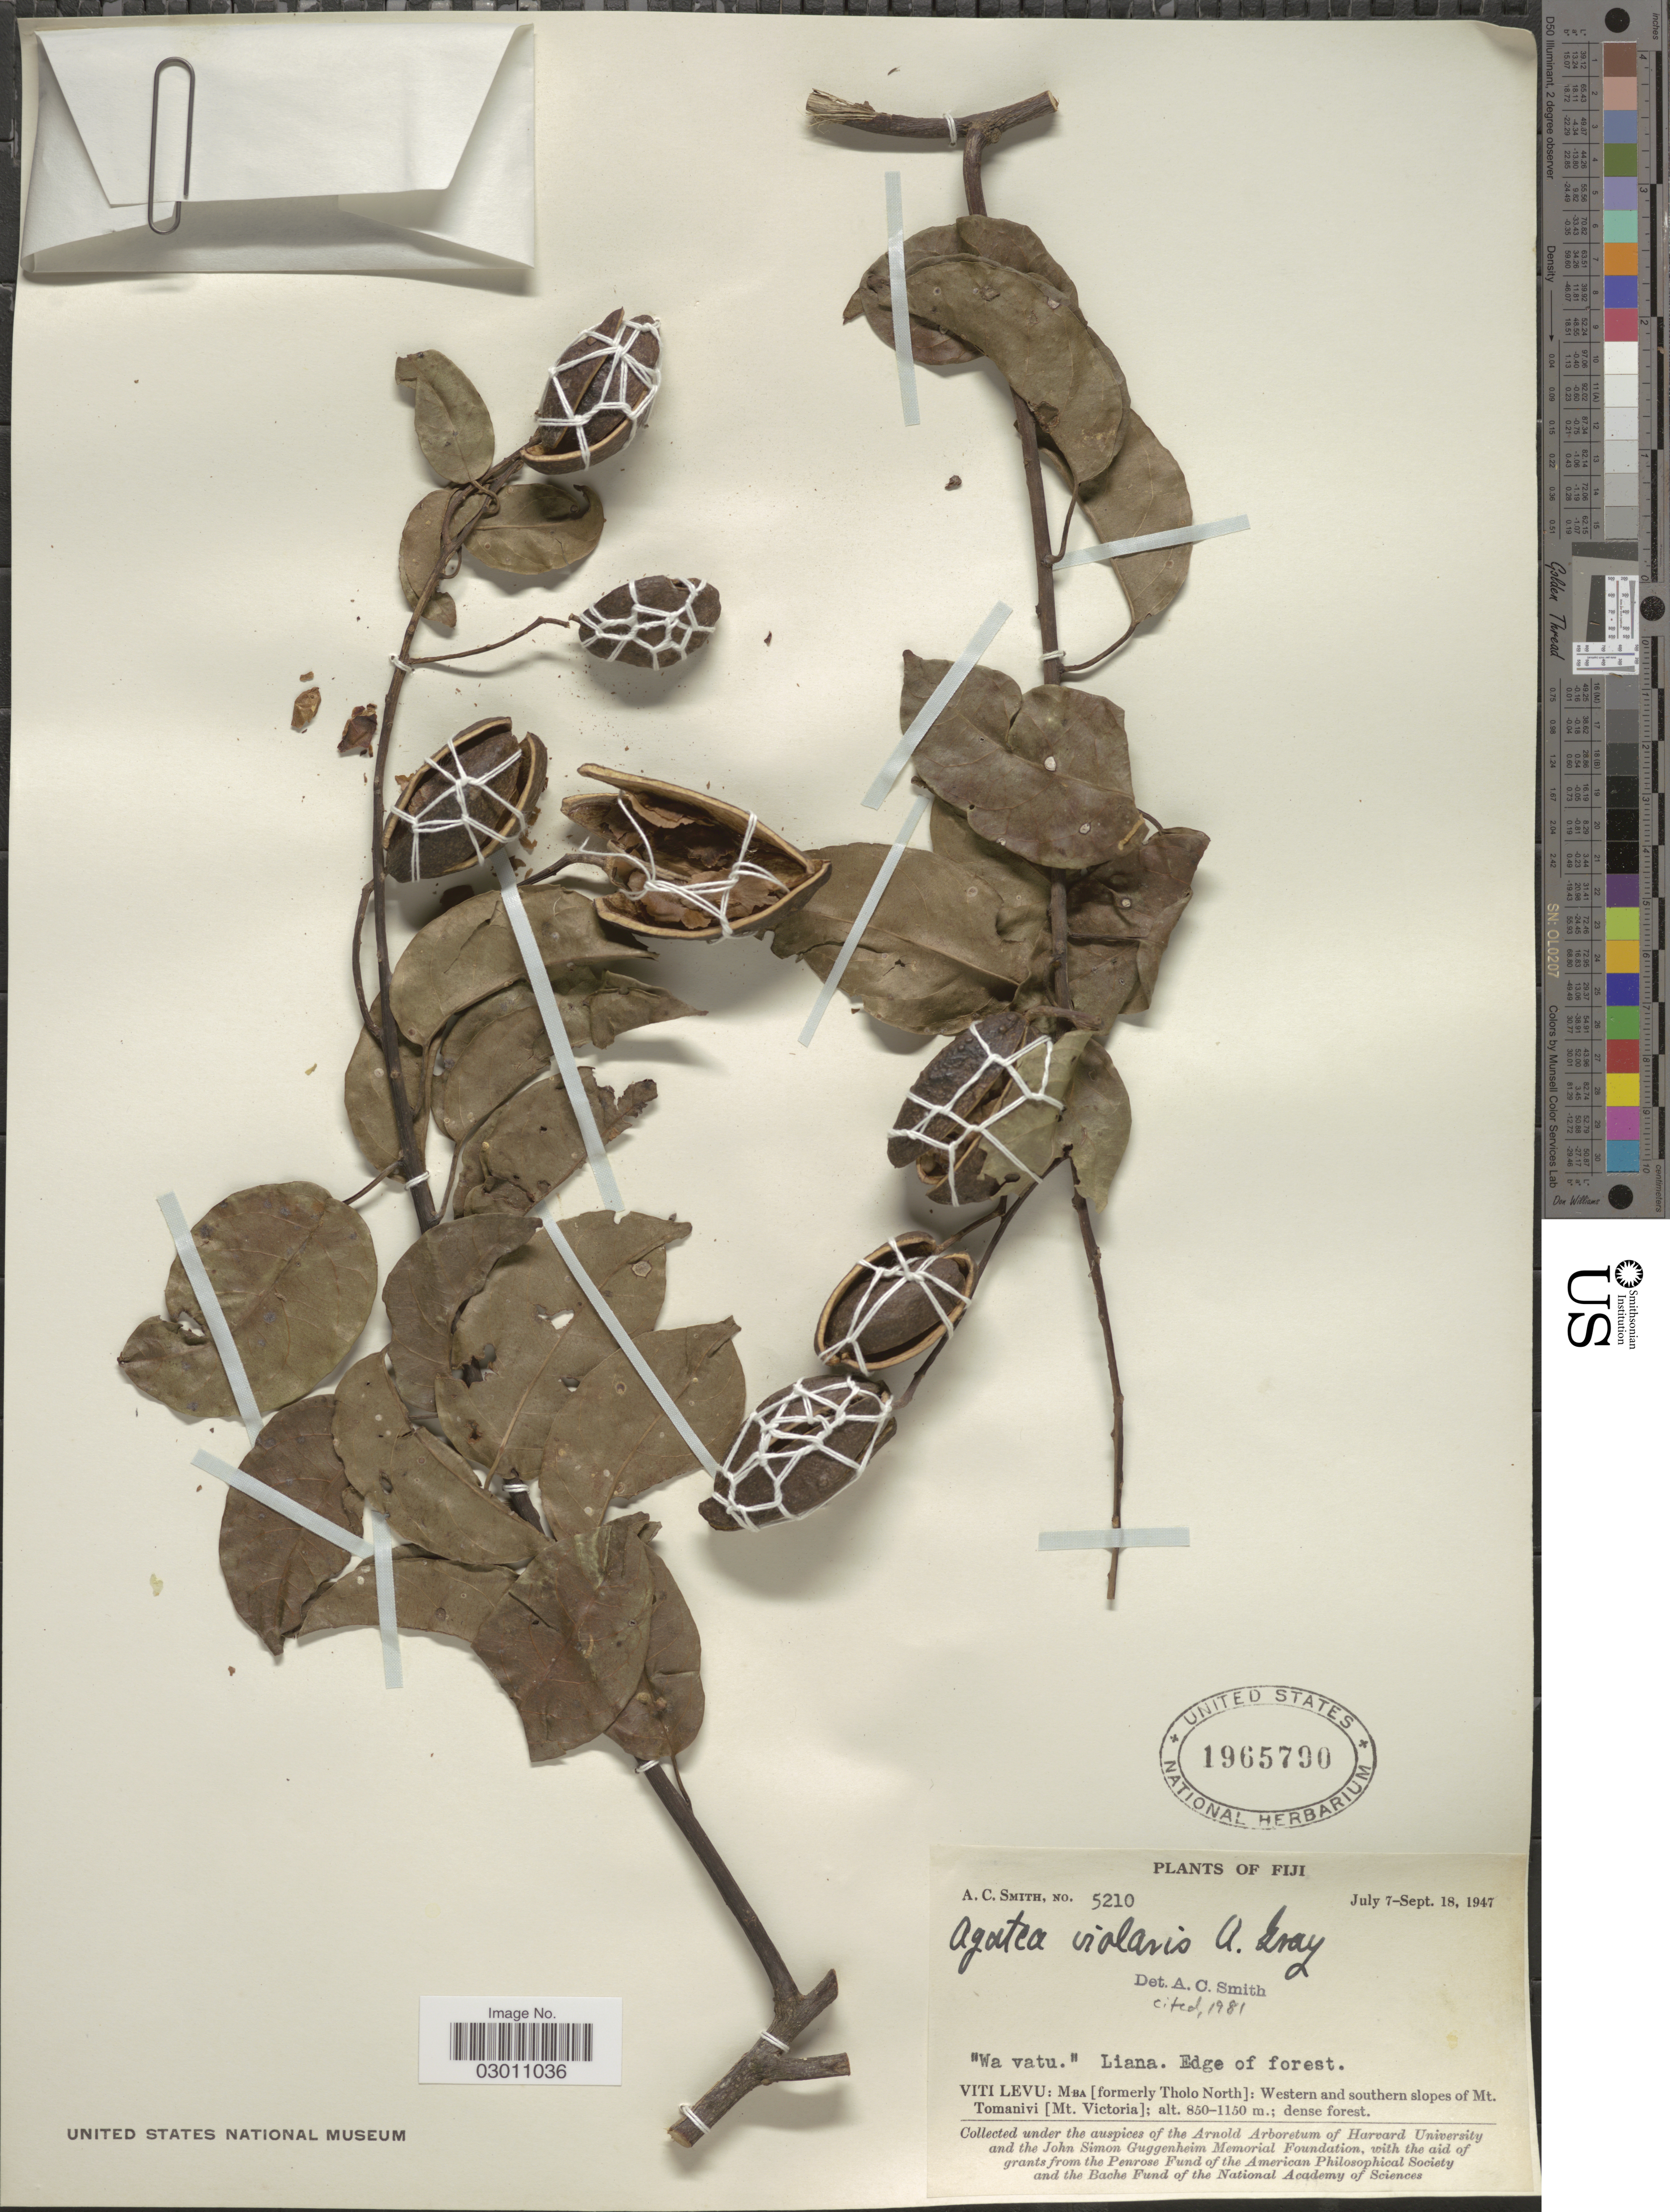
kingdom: Plantae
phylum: Tracheophyta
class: Magnoliopsida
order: Malpighiales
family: Violaceae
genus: Agatea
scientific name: Agatea violaris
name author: A. Gray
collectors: A. C. Smith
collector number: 5210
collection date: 1947-07-07/1947-09-18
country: Fiji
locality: Viti Levu: Mba [formerly Tholo North]: Western and southern slopes of Mt. Tomanivi [Mt. Victoria].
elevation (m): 850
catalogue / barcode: US 1965790